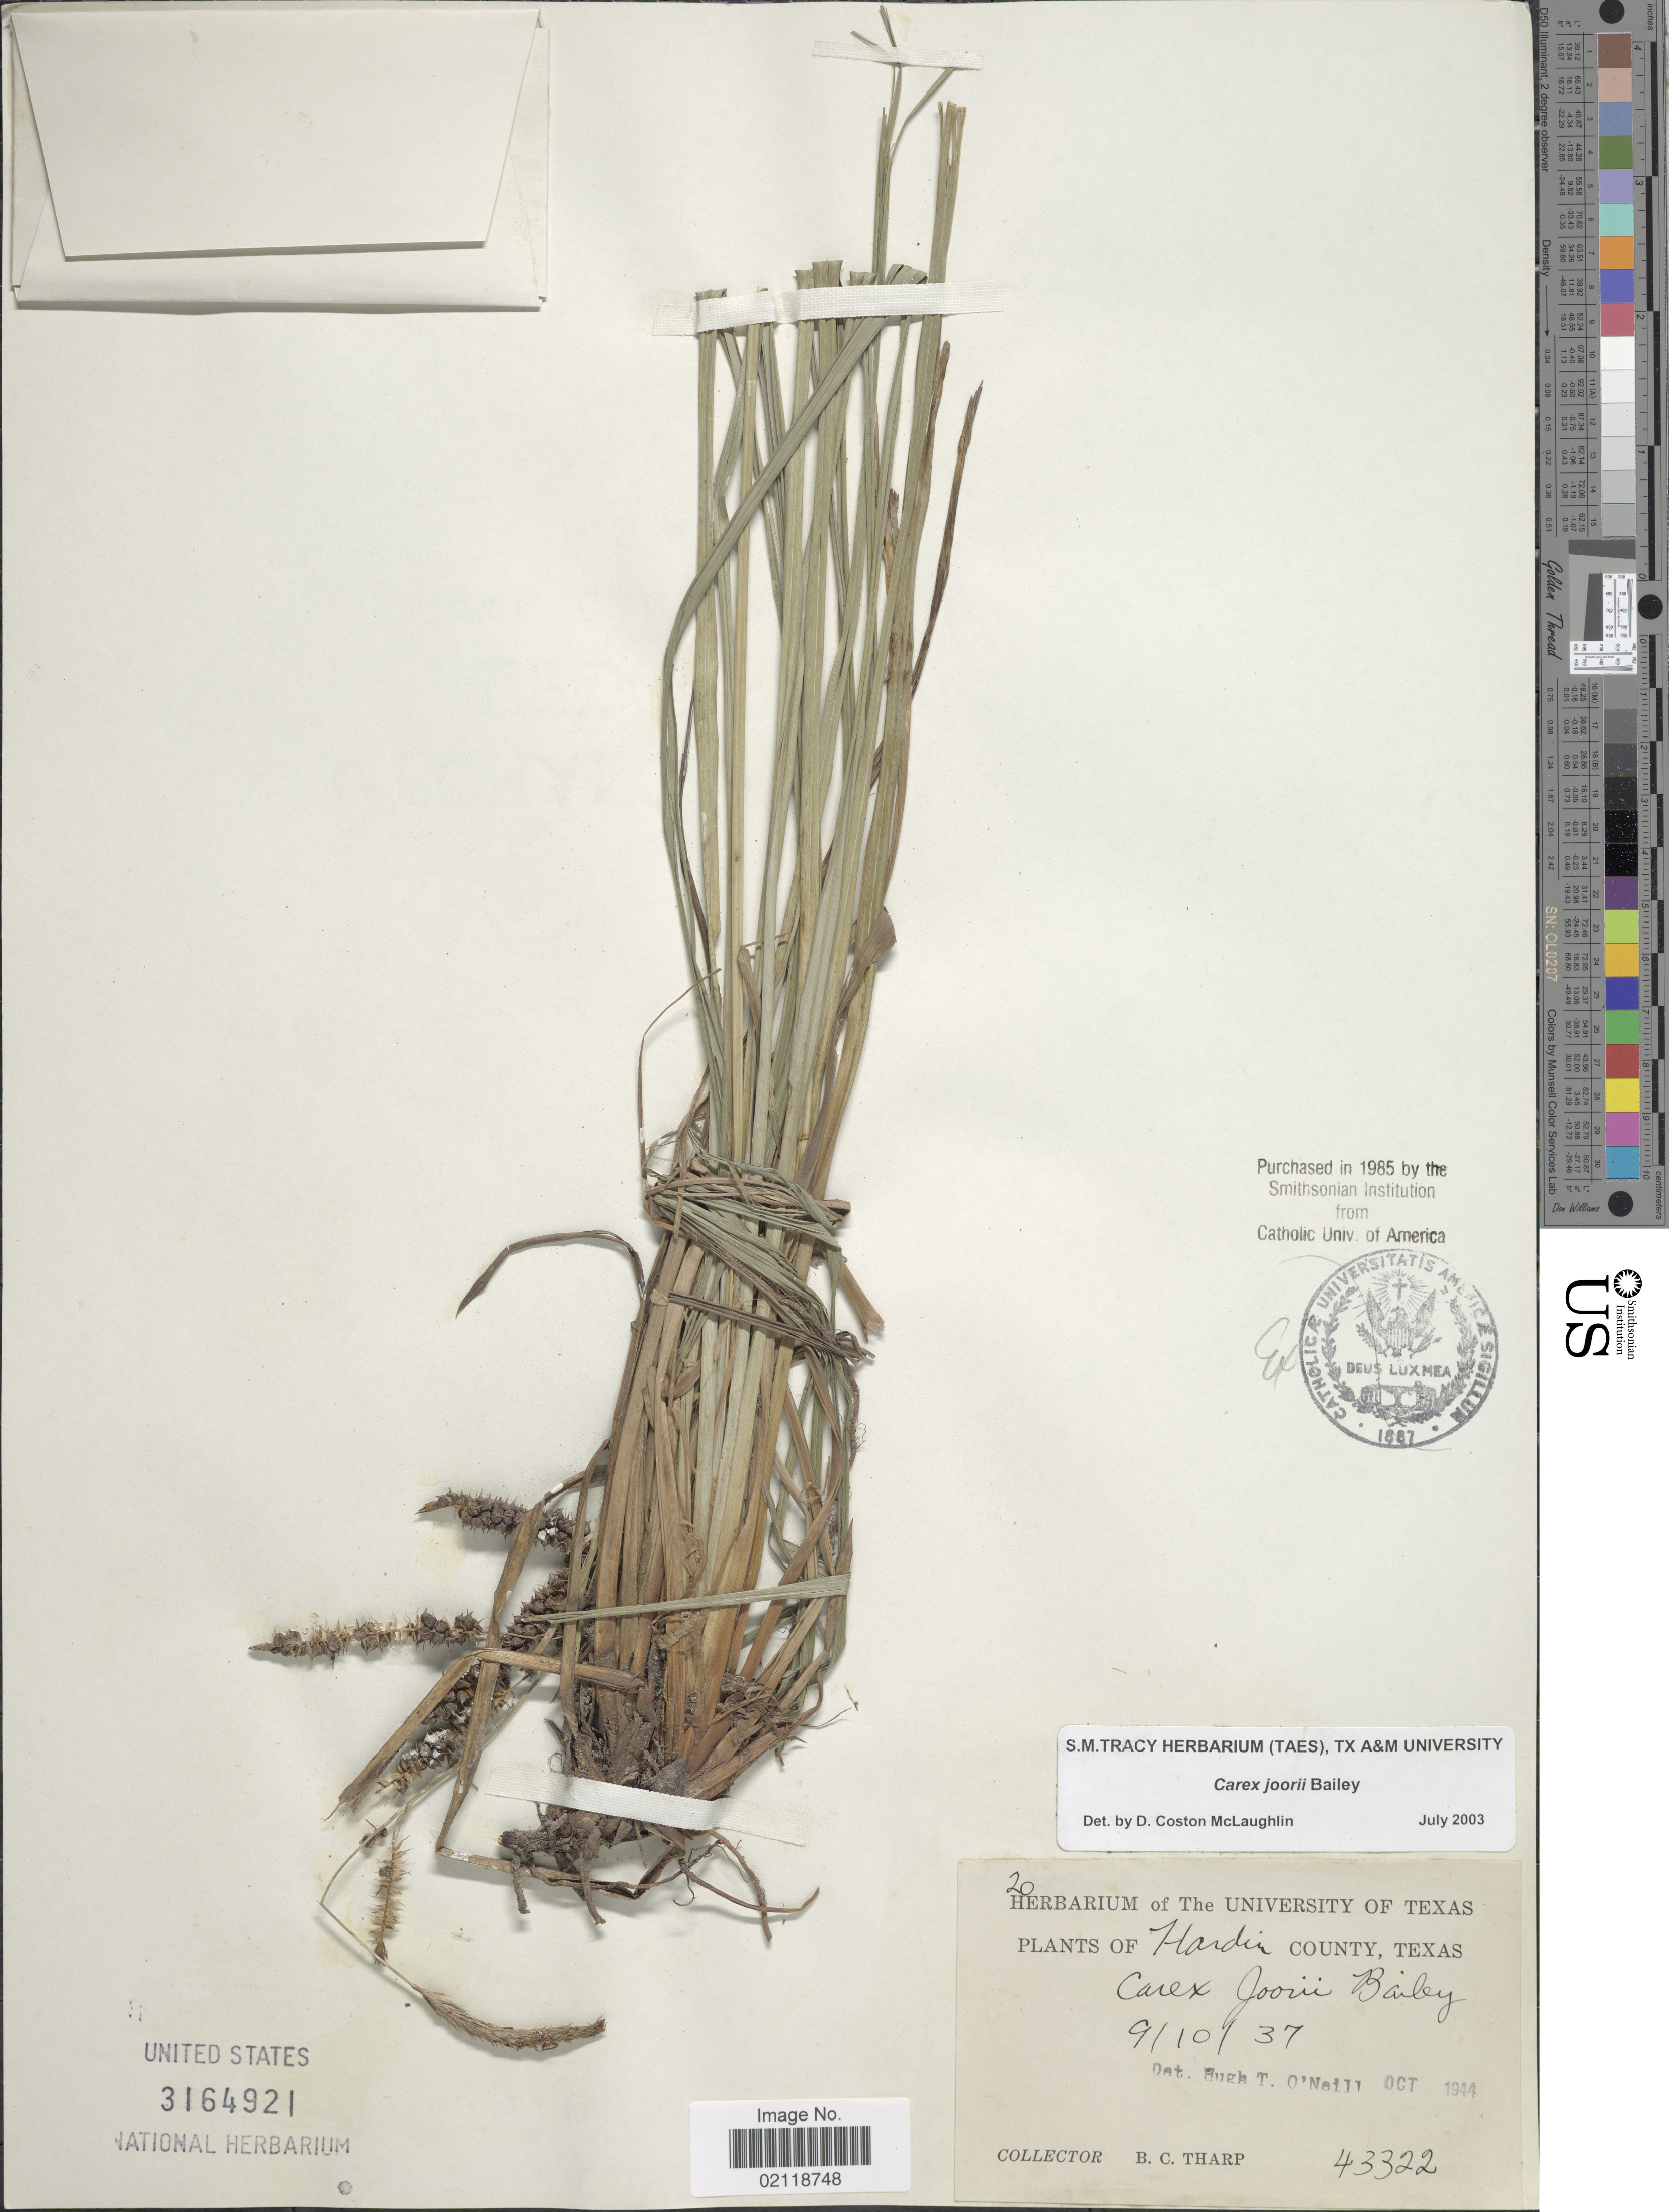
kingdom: Plantae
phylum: Tracheophyta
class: Liliopsida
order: Poales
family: Cyperaceae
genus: Carex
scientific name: Carex joorii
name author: L.H. Bailey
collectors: B. C. Tharp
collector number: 43322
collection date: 1937-09-10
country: United States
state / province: Texas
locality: Hardin County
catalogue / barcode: US 3164921